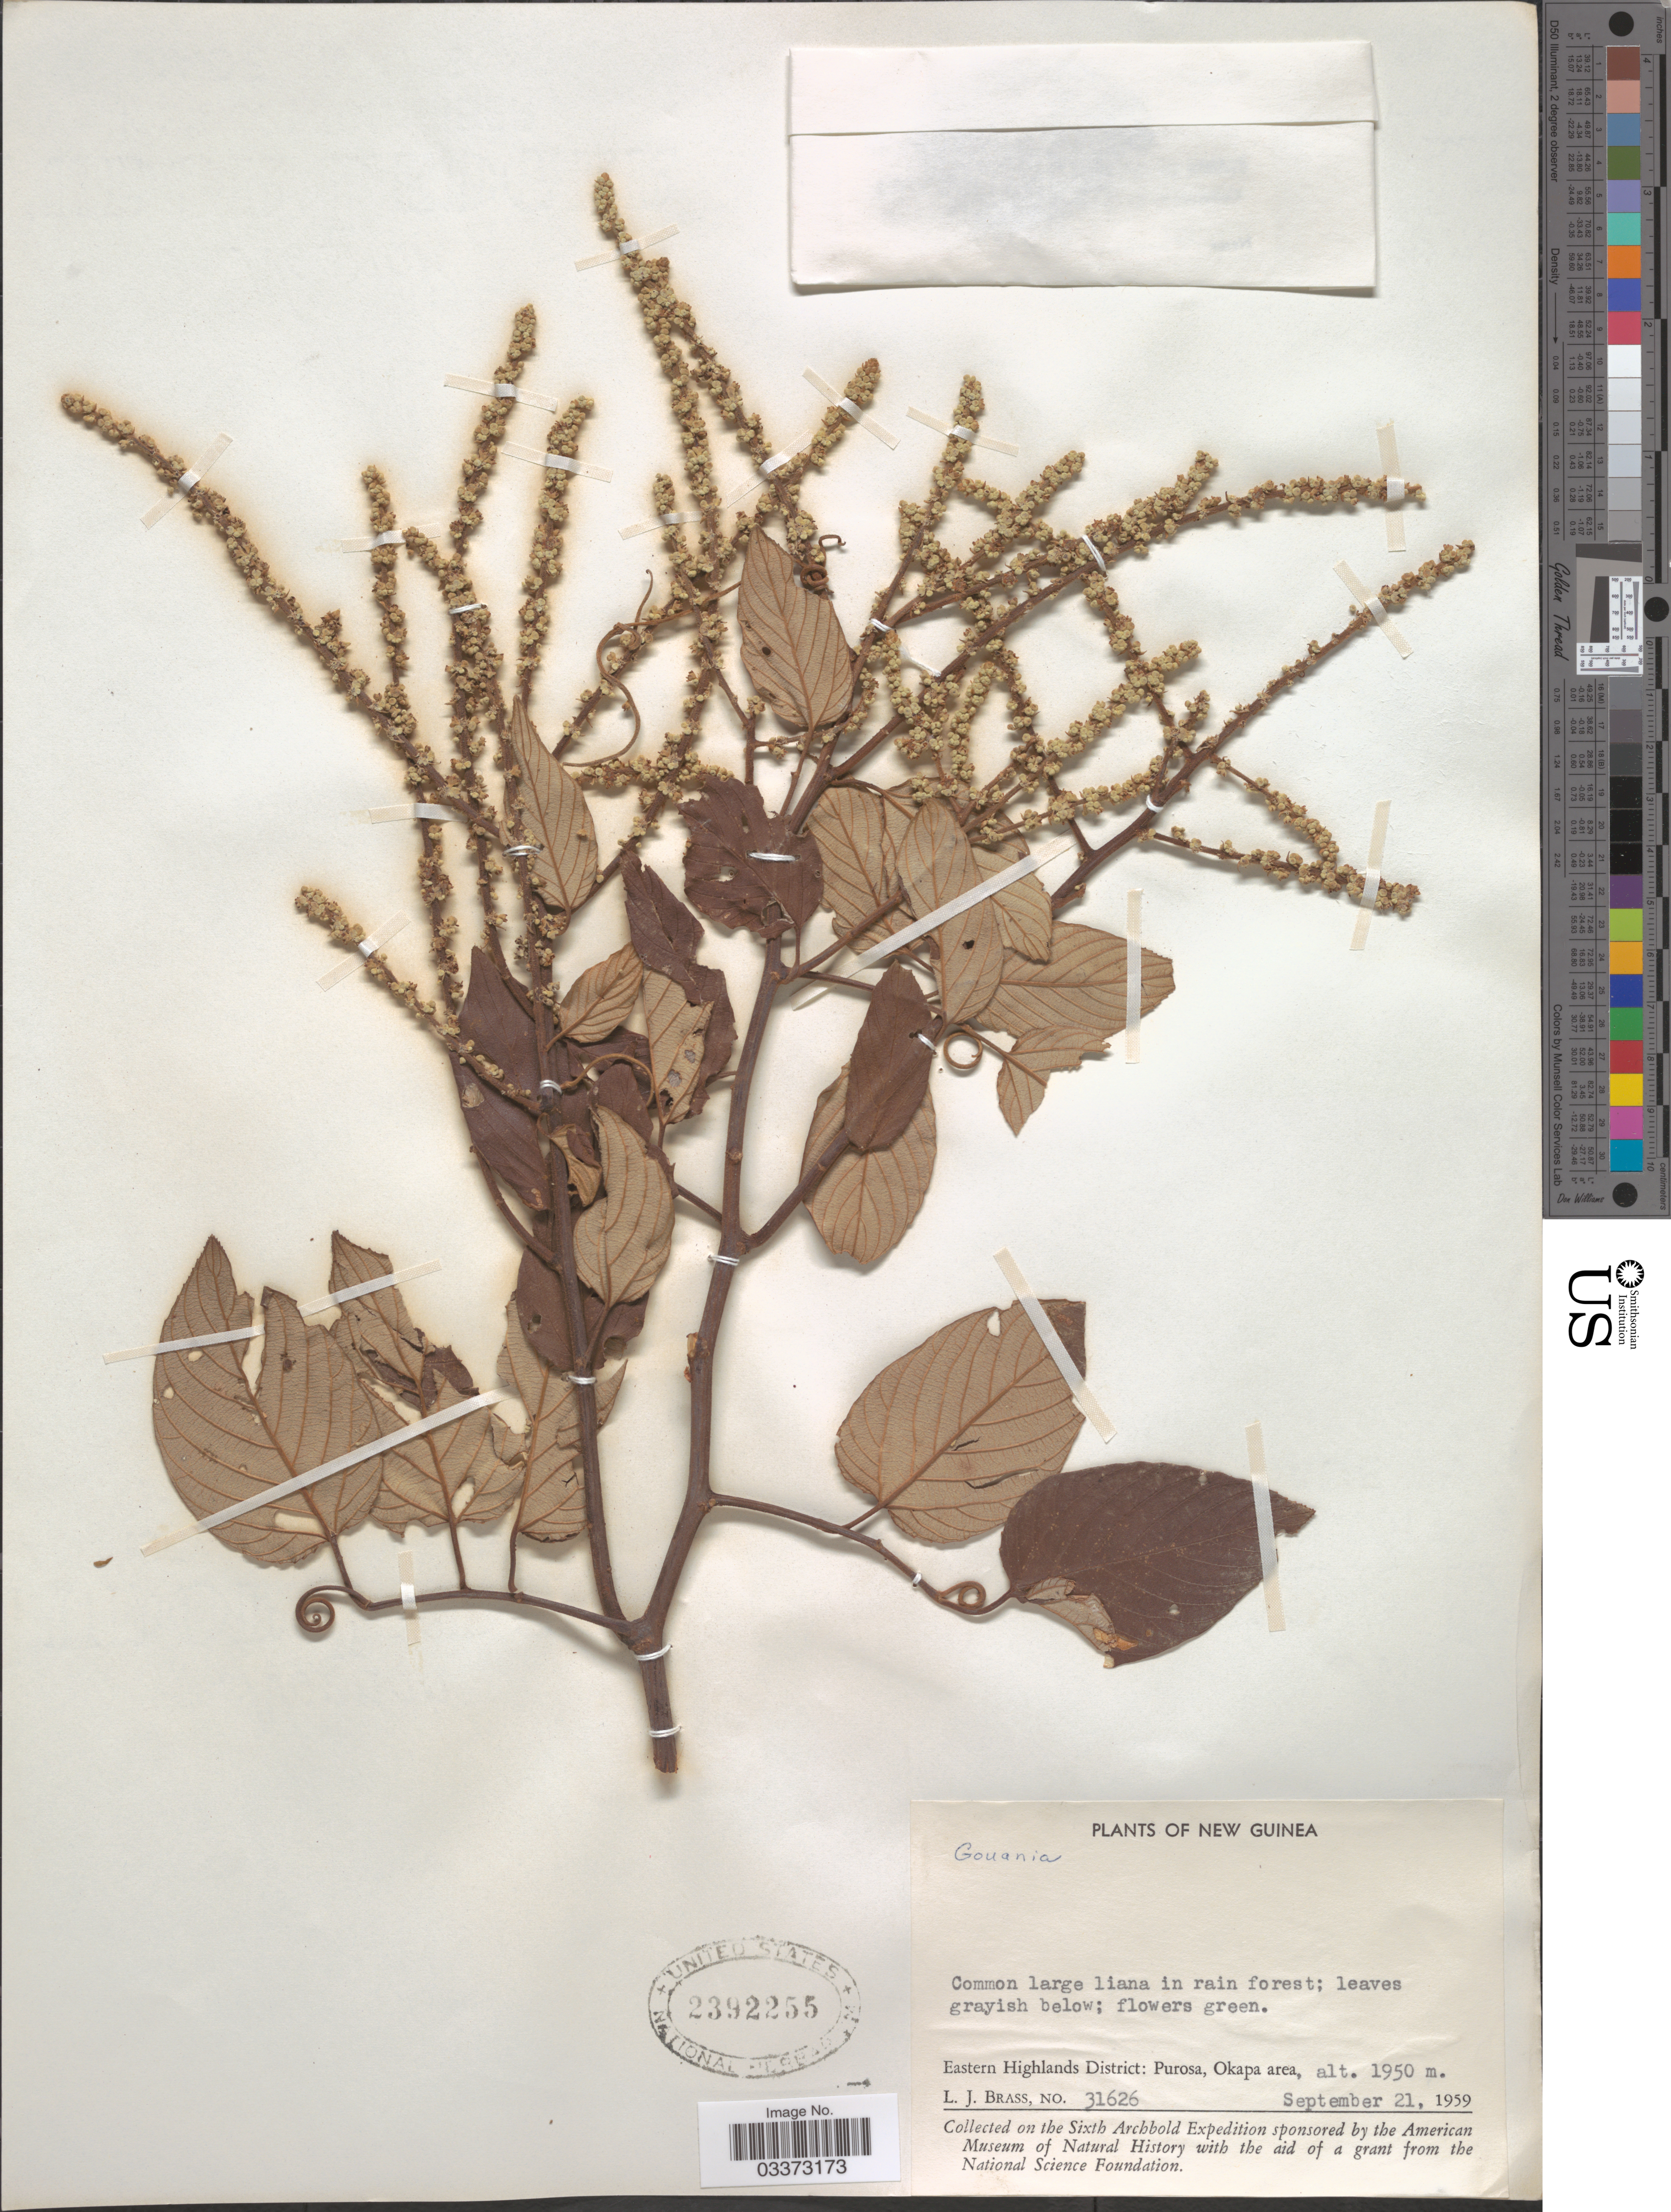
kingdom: Plantae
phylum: Tracheophyta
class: Magnoliopsida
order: Rosales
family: Rhamnaceae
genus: Gouania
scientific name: Gouania sp.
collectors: L. J. Brass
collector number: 31626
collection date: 1959-09-21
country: Papua New Guinea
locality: New Guinea. Eastern Highlands District: Purosa, Okapa area.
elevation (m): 1950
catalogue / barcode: US 2392255